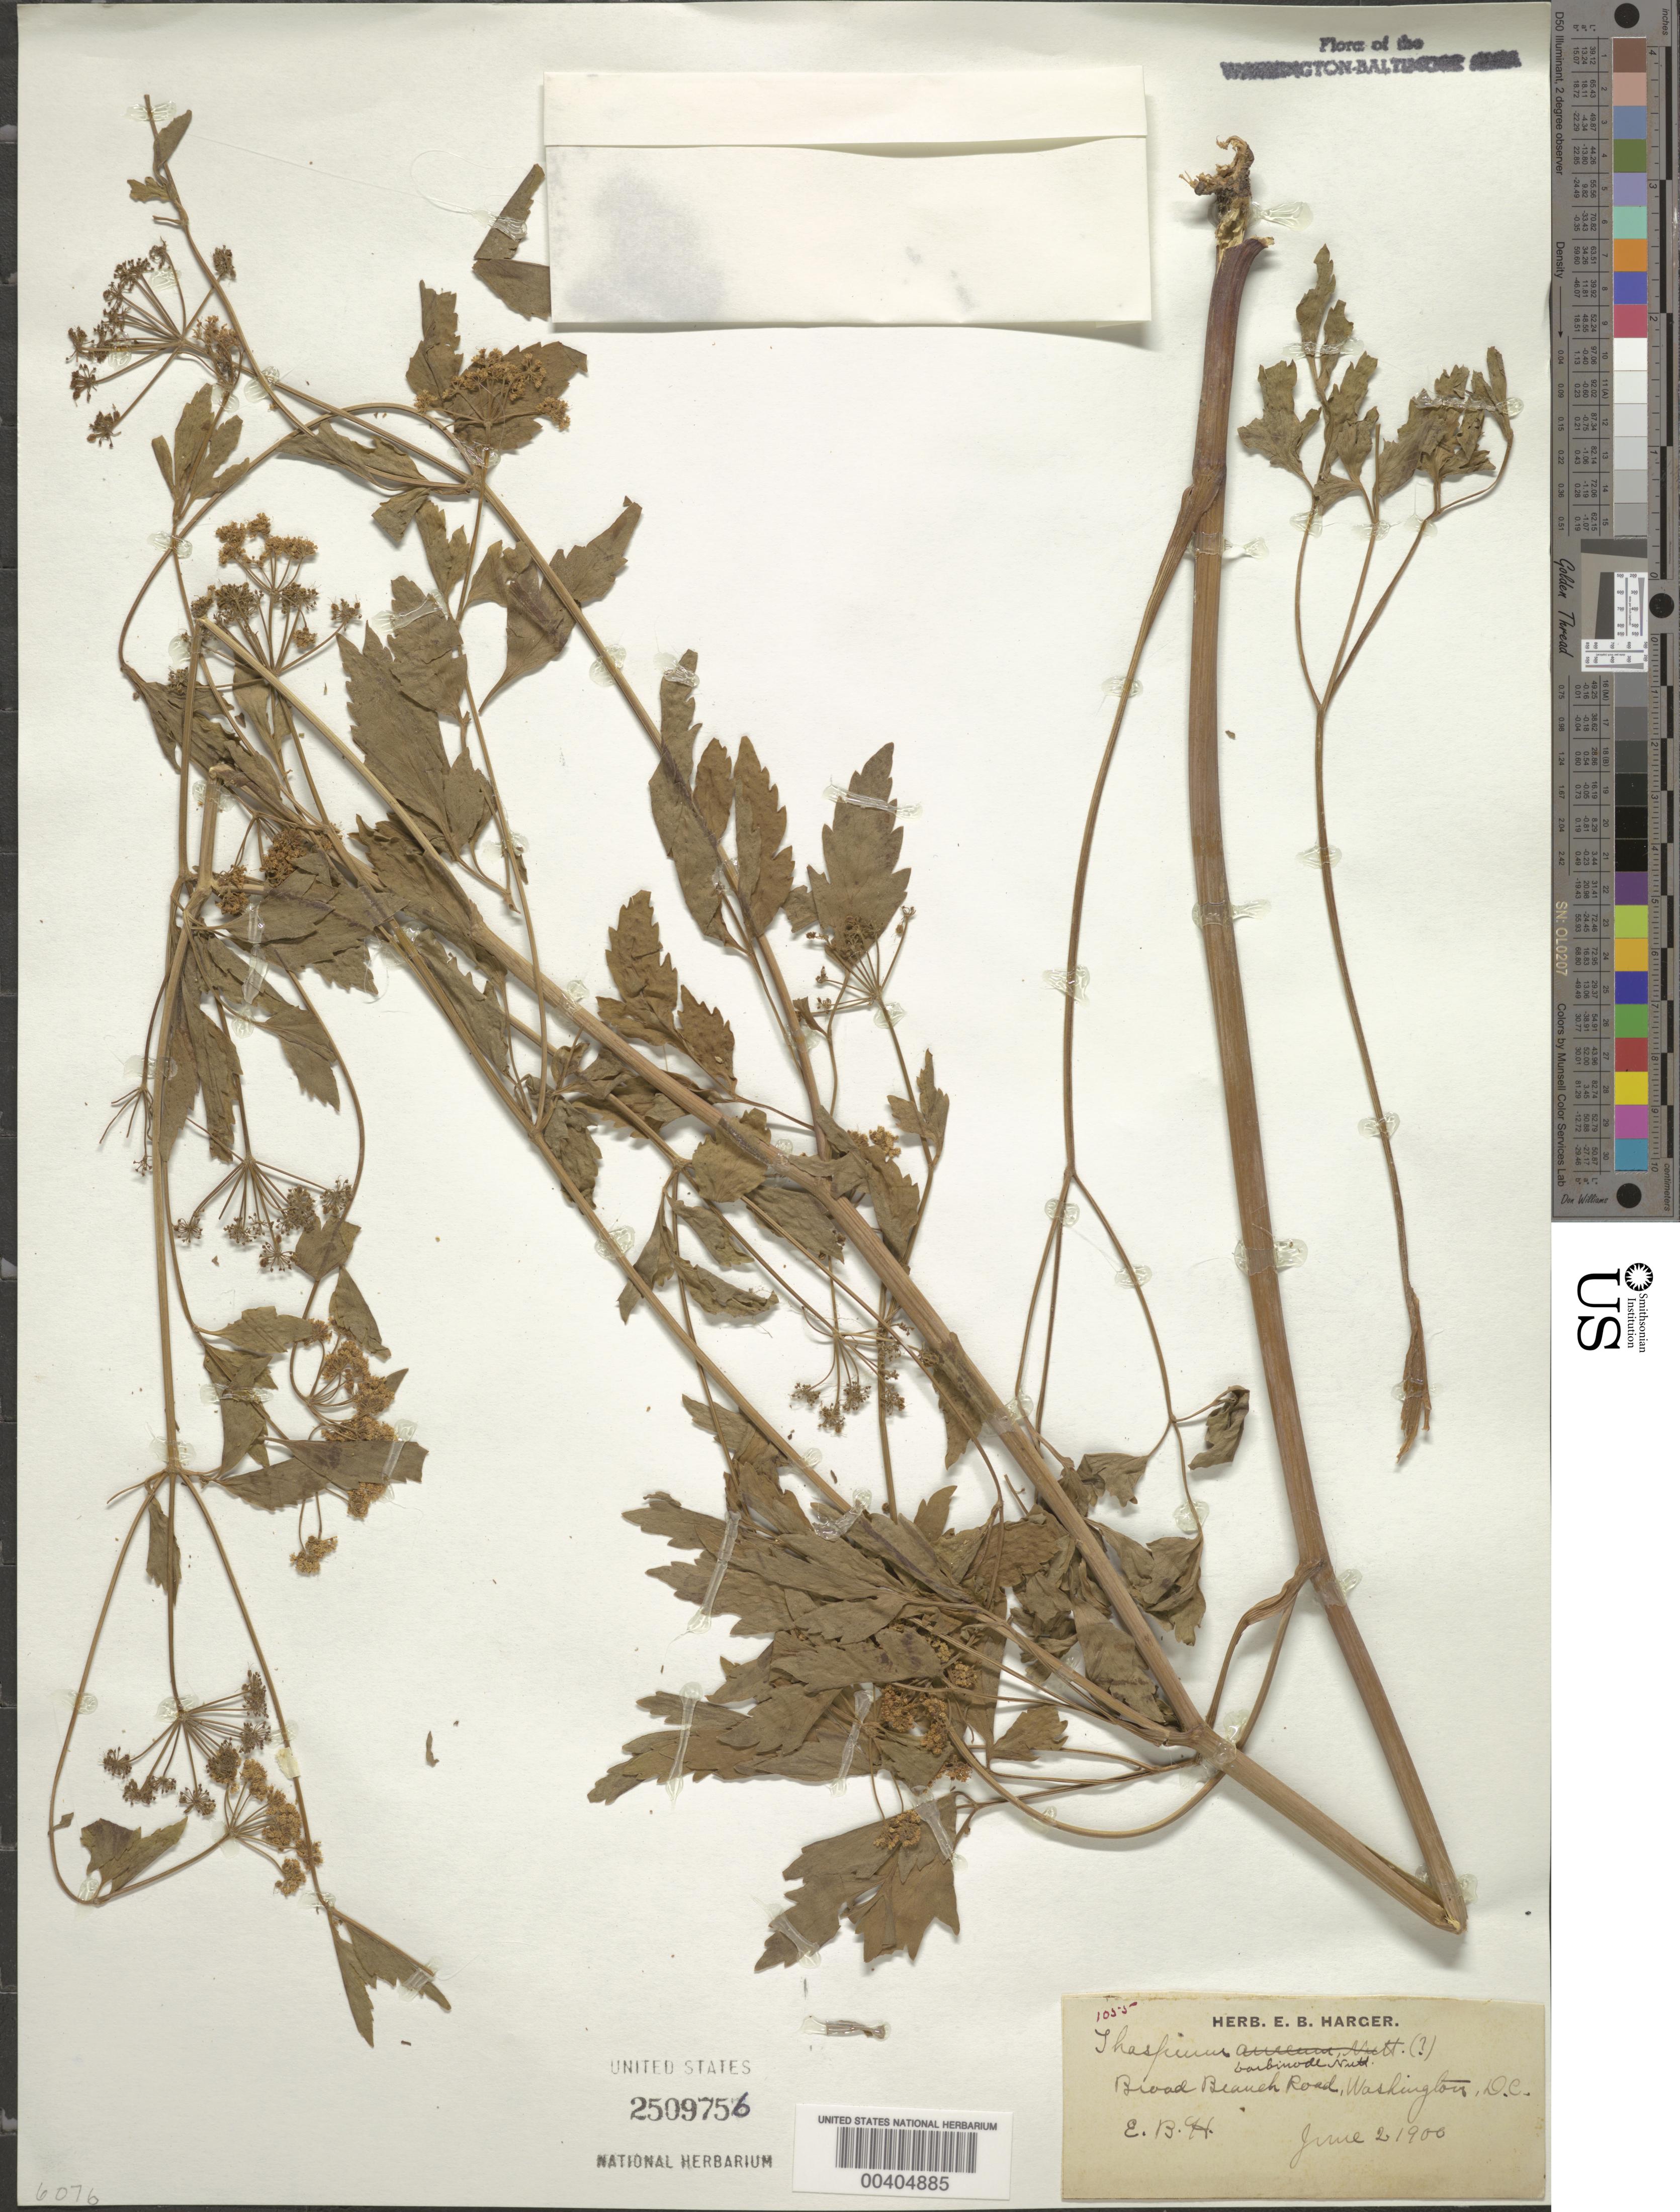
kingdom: Plantae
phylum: Tracheophyta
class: Magnoliopsida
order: Apiales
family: Apiaceae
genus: Thaspium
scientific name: Thaspium barbinode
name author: (Michx.) Nutt.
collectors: E. B. Harger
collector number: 1055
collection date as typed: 02 Jun 1900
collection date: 1900-06-02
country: United States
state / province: District of Columbia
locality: Broad Branch Rd.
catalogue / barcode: US 2509756